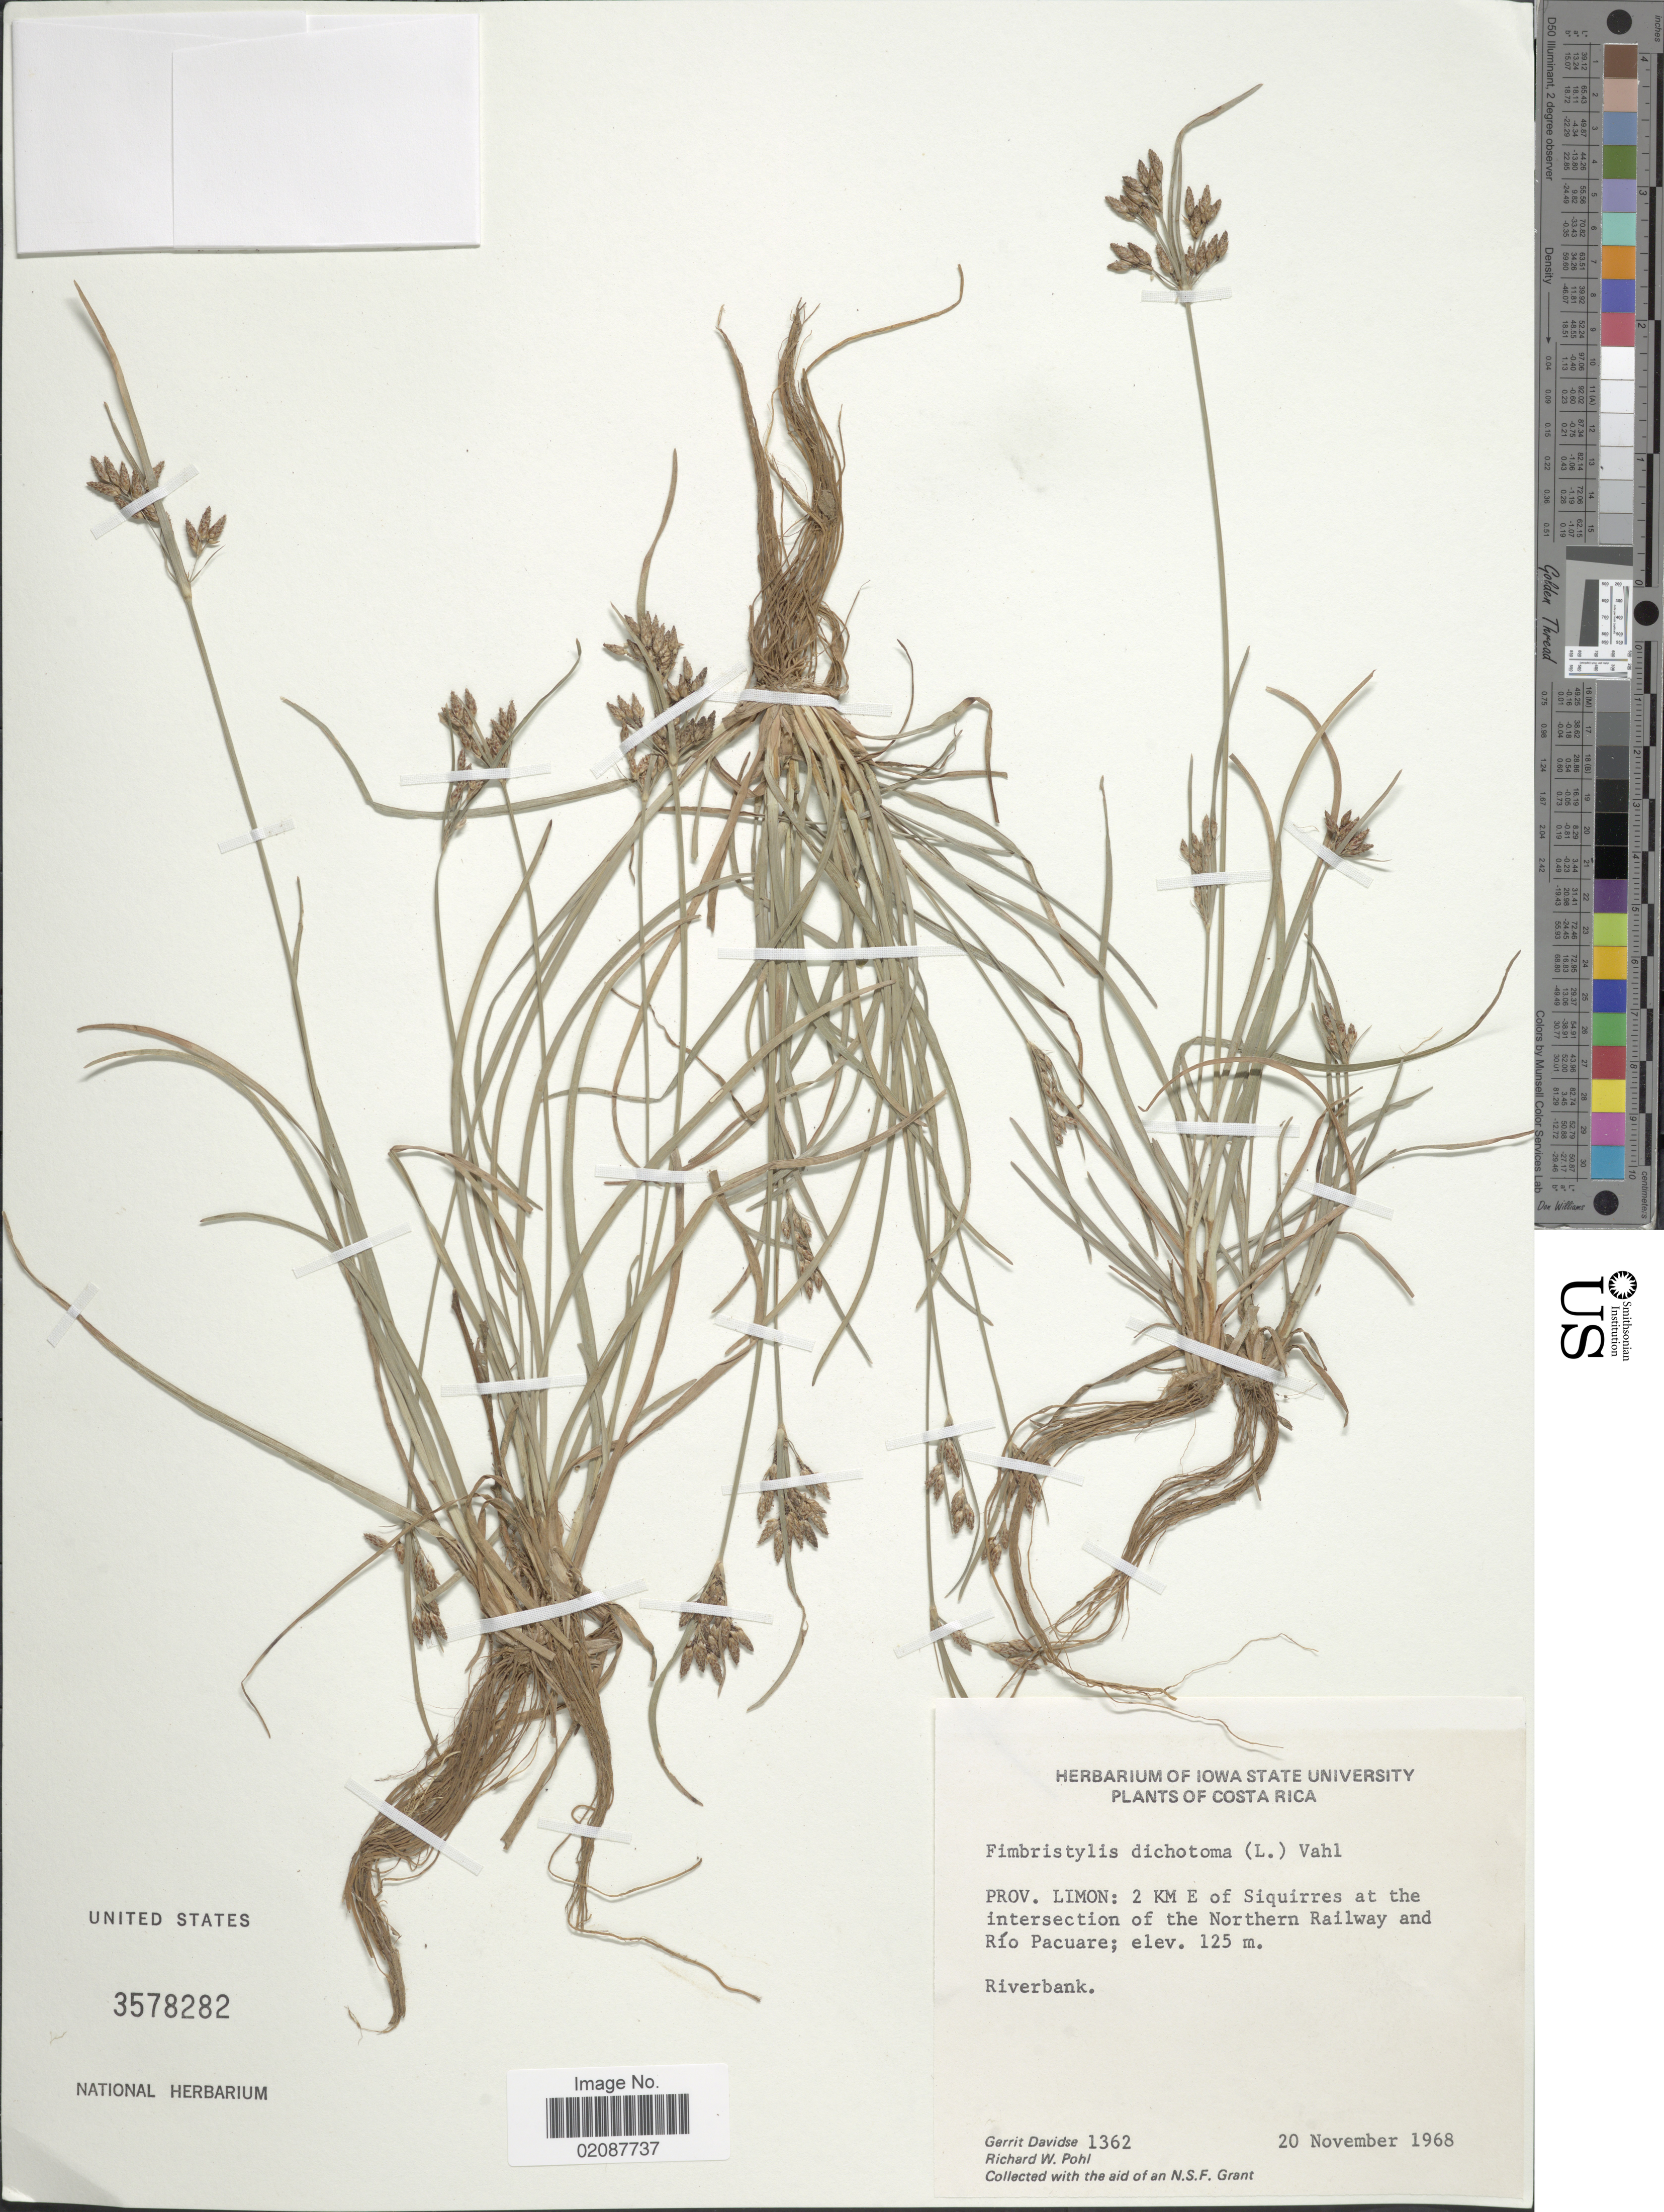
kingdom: Plantae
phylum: Tracheophyta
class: Liliopsida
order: Poales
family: Cyperaceae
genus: Fimbristylis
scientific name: Fimbristylis dichotoma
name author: (L.) Vahl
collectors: G. Davidse & R. W. Pohl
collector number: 1362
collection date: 1968-11-20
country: Costa Rica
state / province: Limón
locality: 2 Km E of Siquirres at the intersection of the Northern Railway and Rio Pacuare, riverbank.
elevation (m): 125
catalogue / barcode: US 3578282